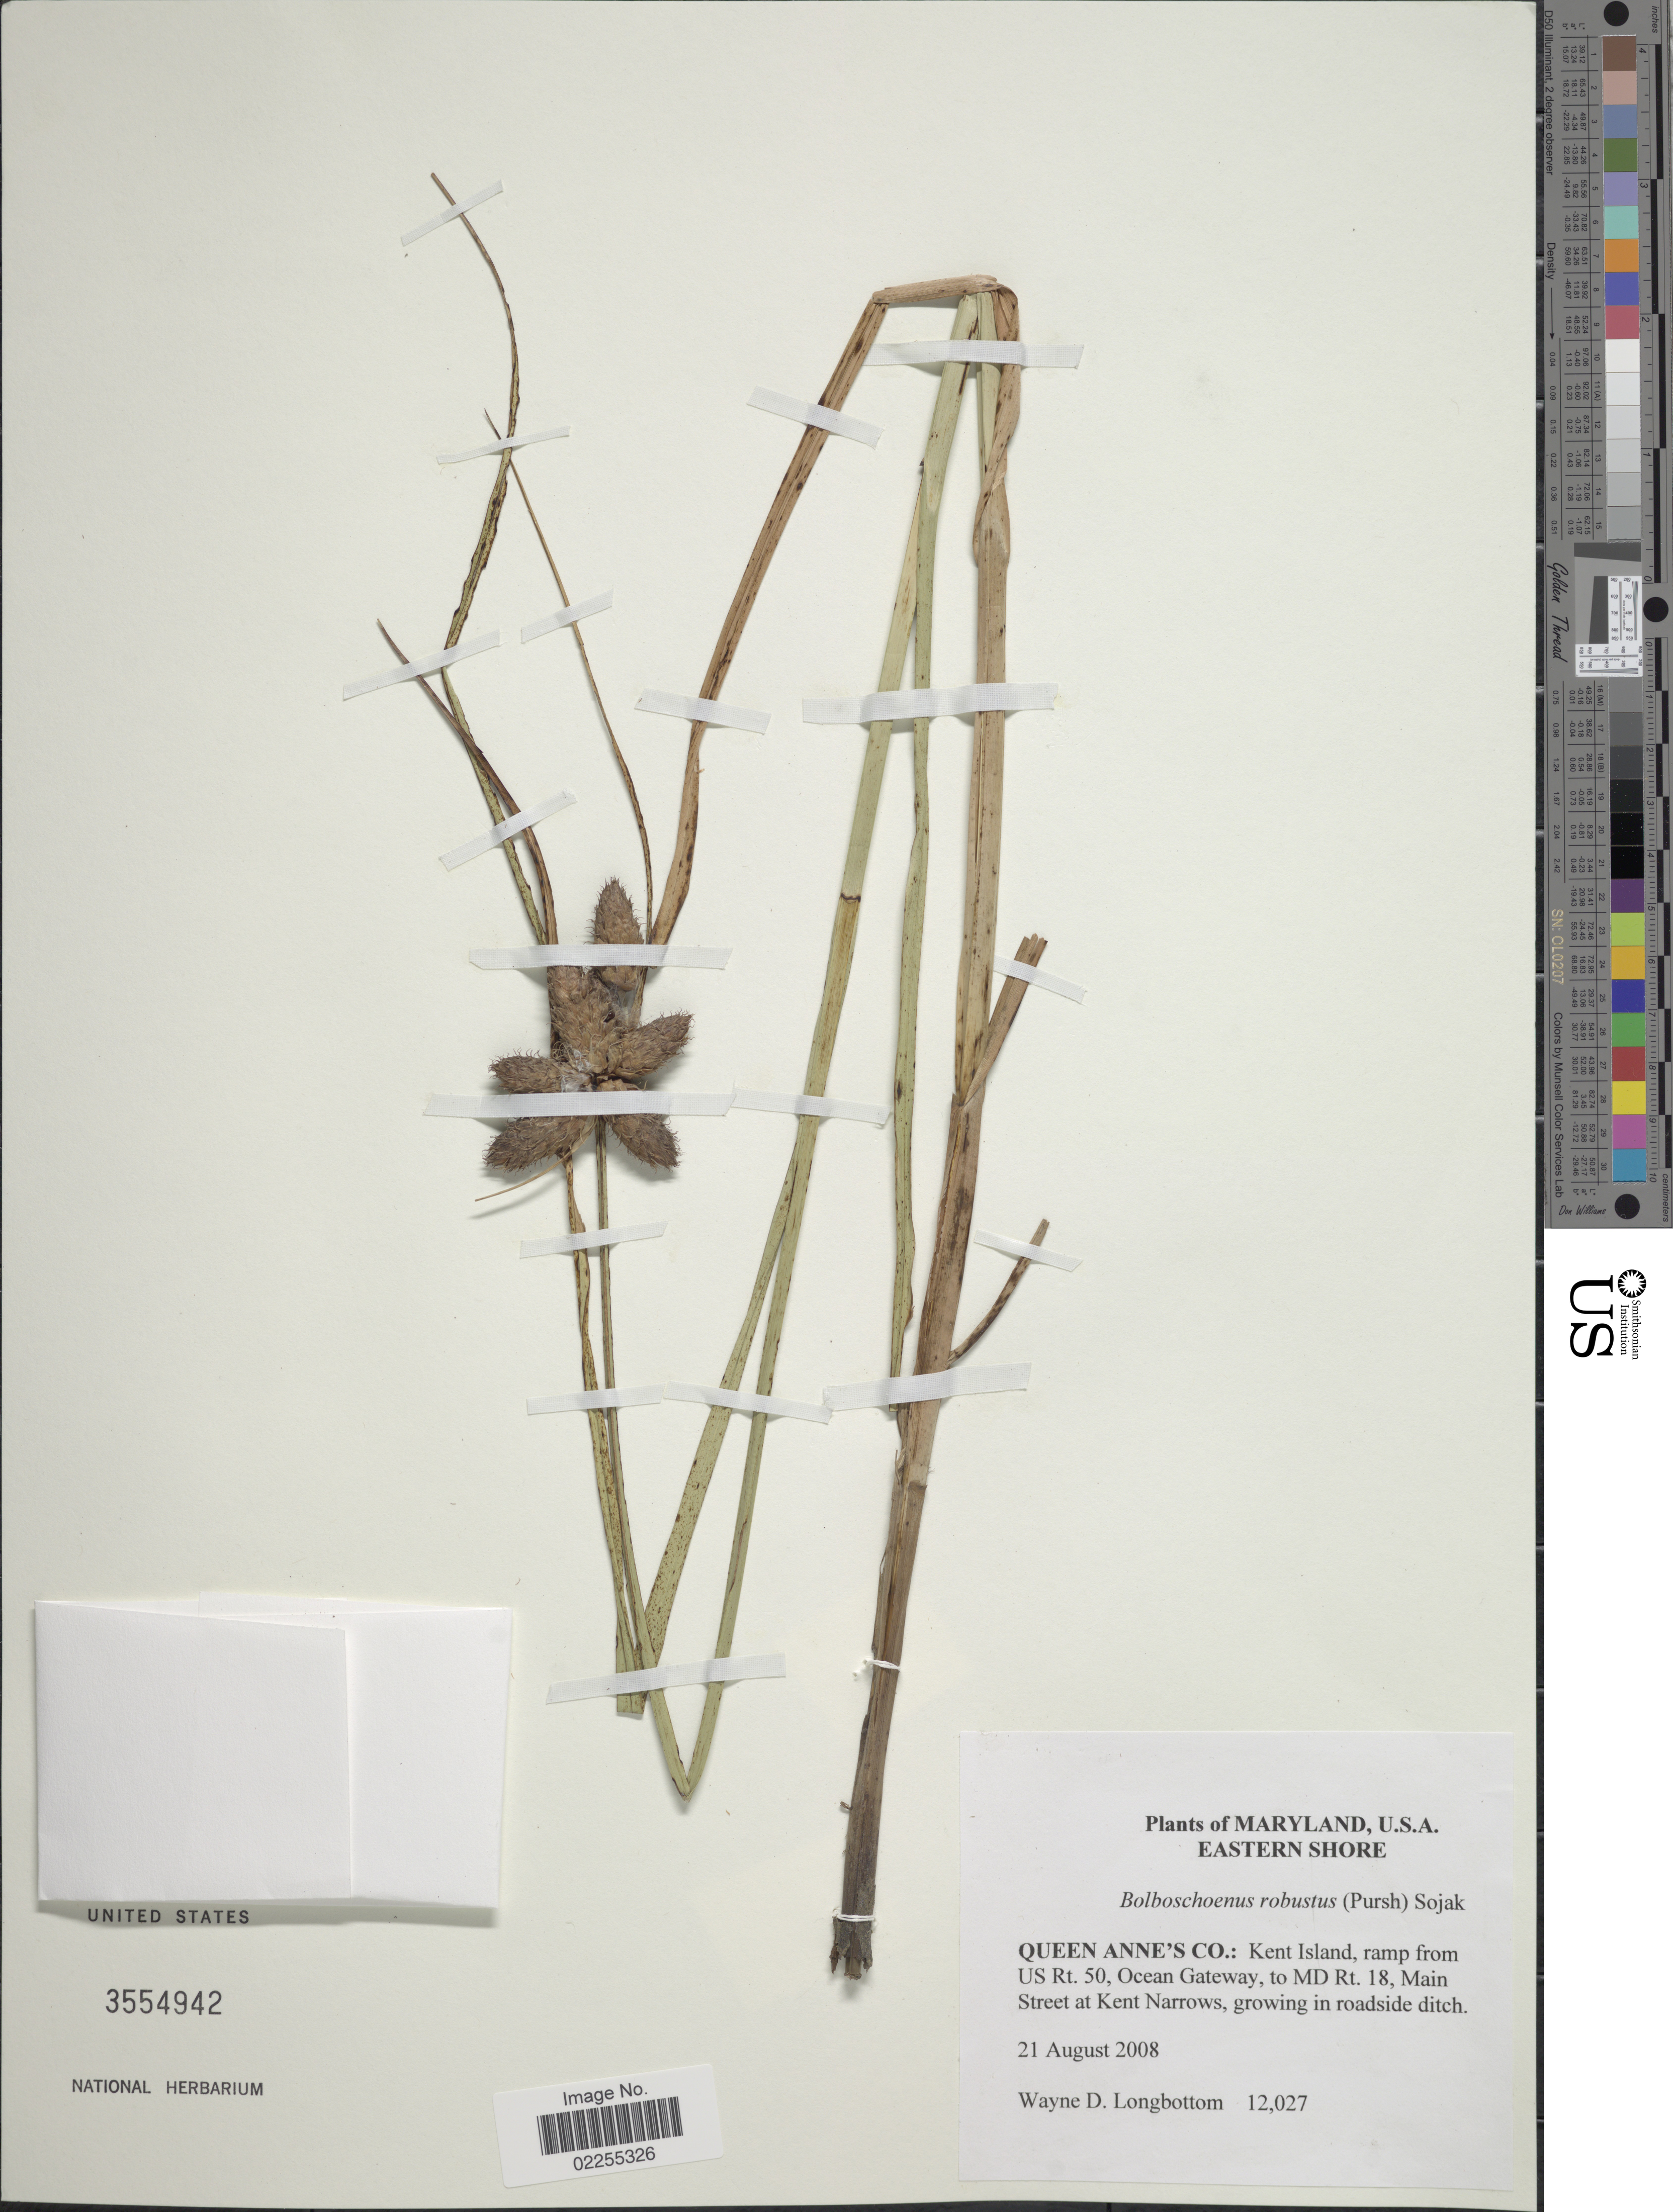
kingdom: Plantae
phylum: Tracheophyta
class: Liliopsida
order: Poales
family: Cyperaceae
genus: Bolboschoenus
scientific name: Bolboschoenus robustus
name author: (Pursh) Soják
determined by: Strong, M. T., (US), Smithsonian Institution - National Museum of Natural History (UNITED STATES)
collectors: W. D. Longbottom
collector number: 12027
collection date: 2008-08-21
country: United States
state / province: Maryland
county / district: Queen Anne's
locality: Eastern Shore. Queen Anne's Co.: Kent Island, ramp from US Rt. 50, Ocean Gateway, to MD Rt. 18, Main Street at Kent Narrows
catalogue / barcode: US 3554942